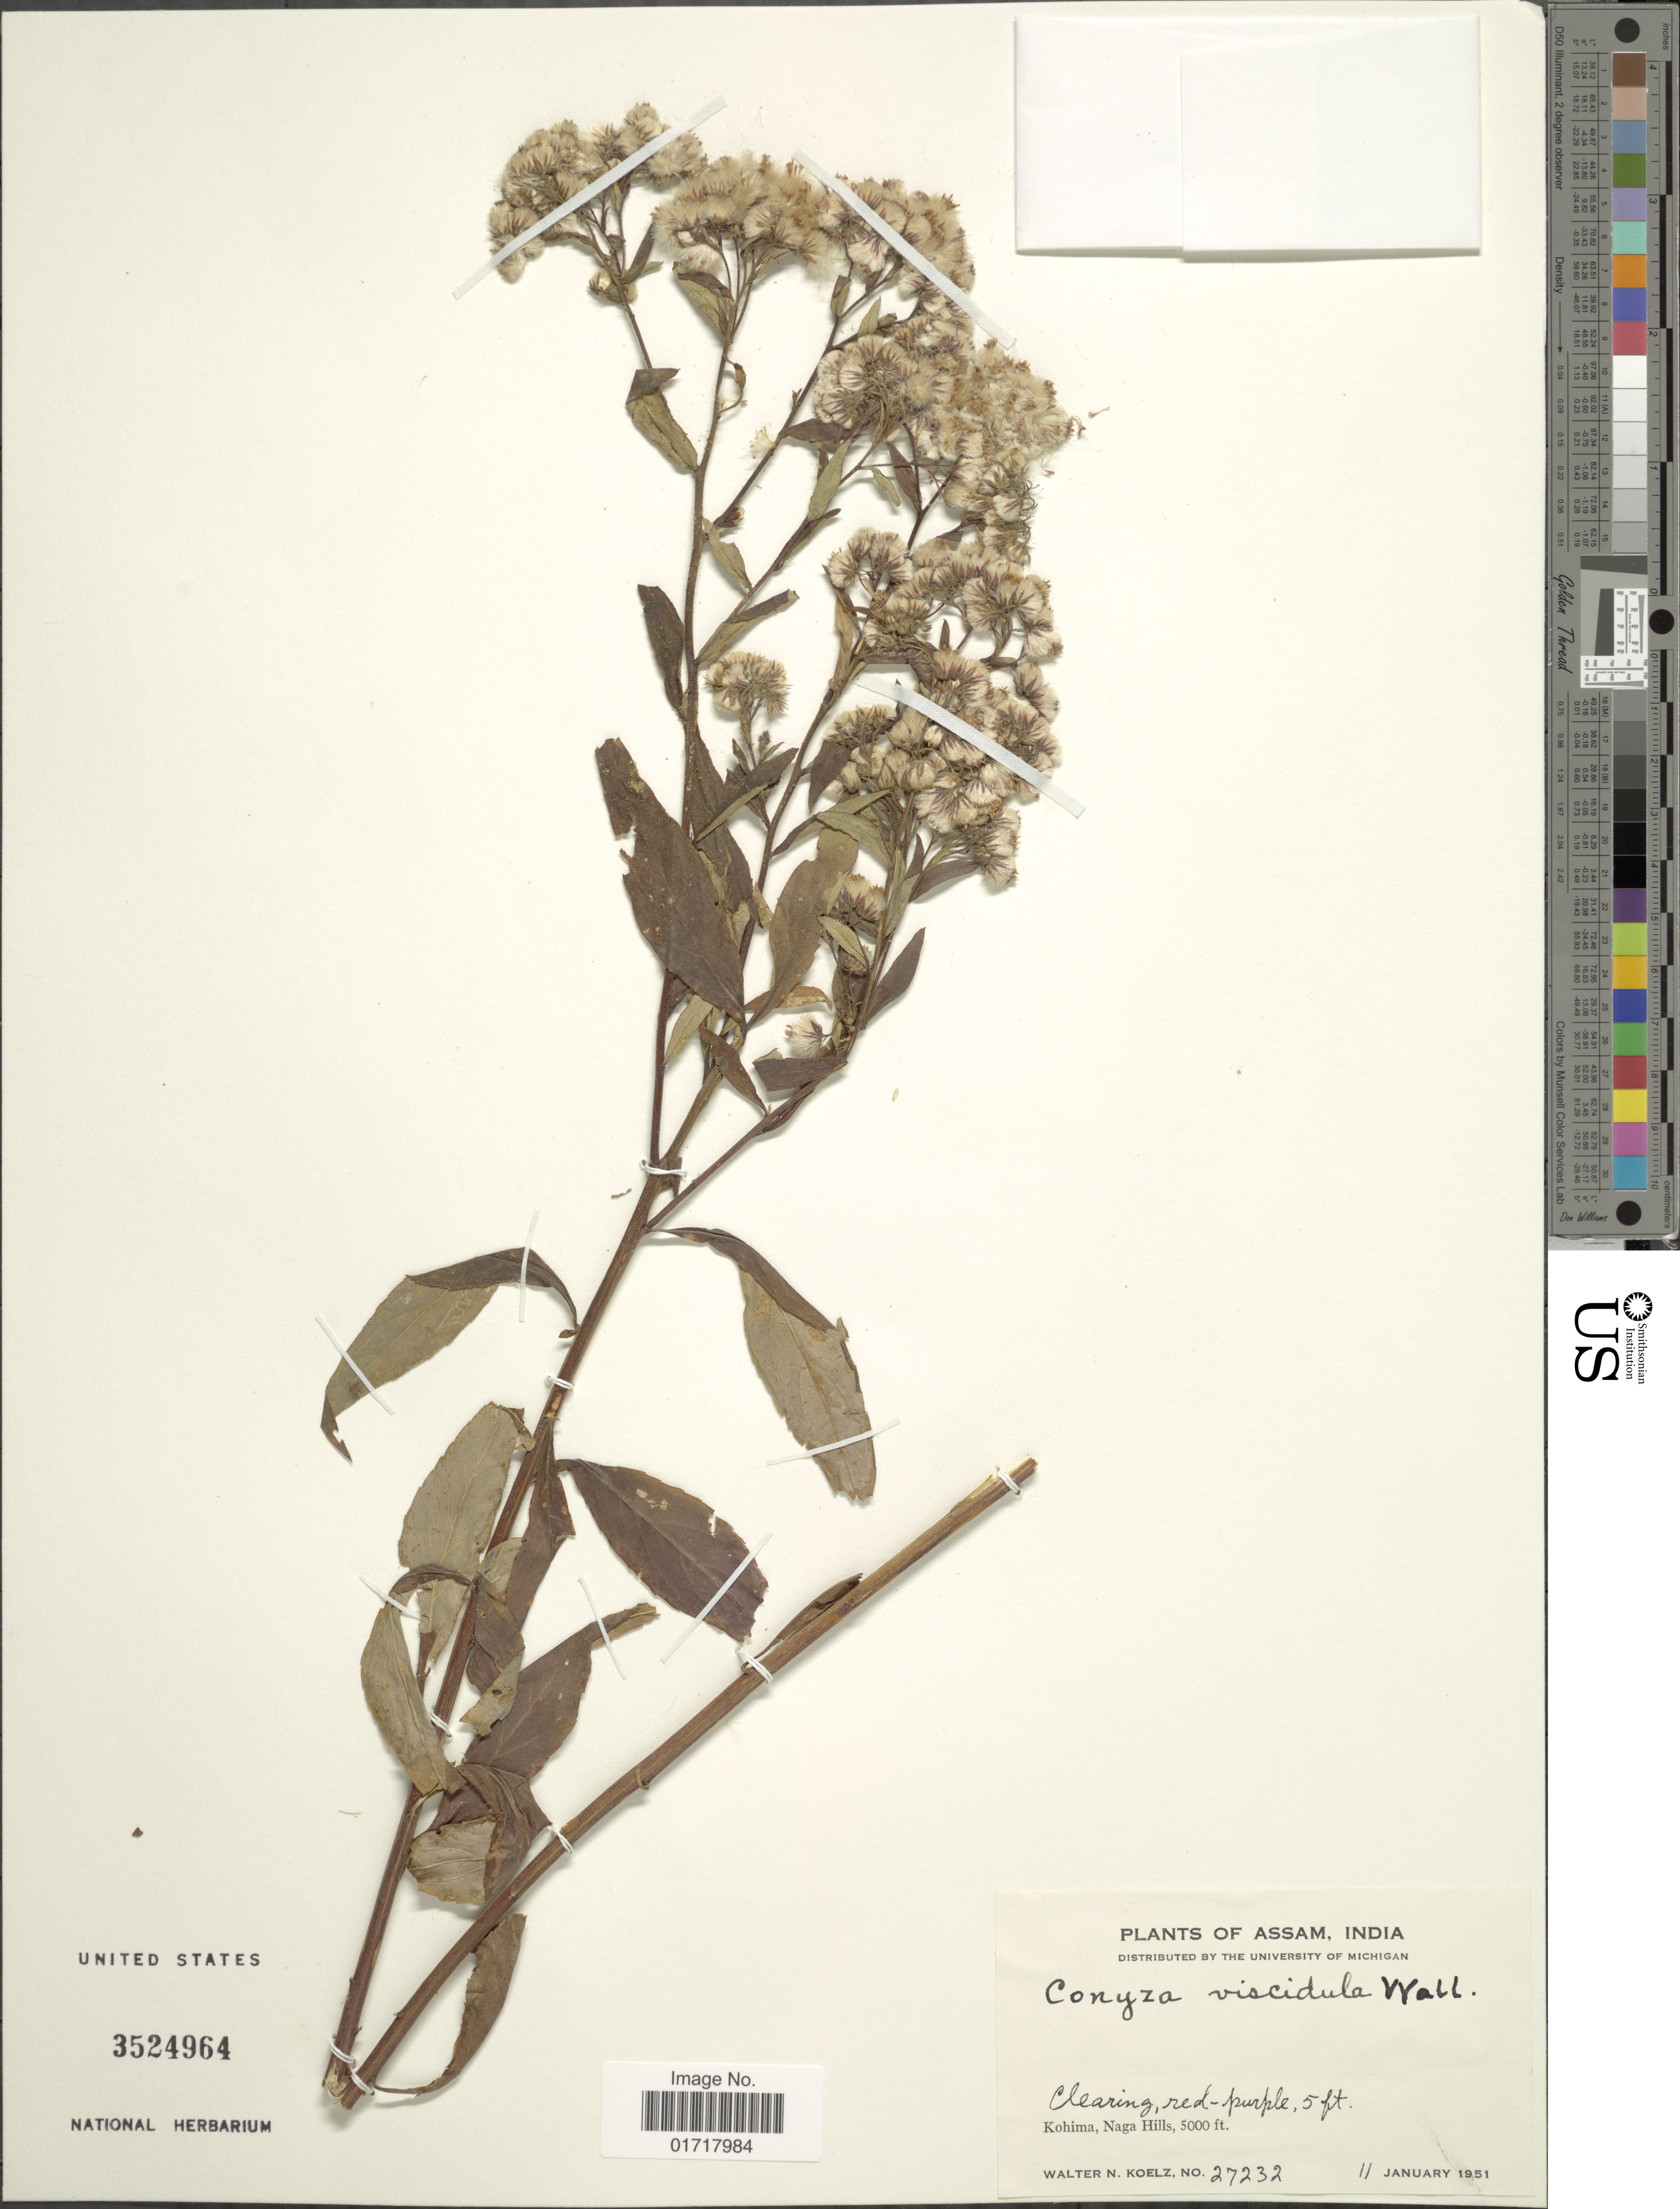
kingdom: Plantae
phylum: Tracheophyta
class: Magnoliopsida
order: Asterales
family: Asteraceae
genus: Conyza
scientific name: Conyza viscidula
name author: Wall.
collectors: W. N. Koelz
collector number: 27232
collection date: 1951-01-11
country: India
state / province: Nagaland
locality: Assam, India. Kohima, Naga Hills.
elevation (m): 1524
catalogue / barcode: US 3524964